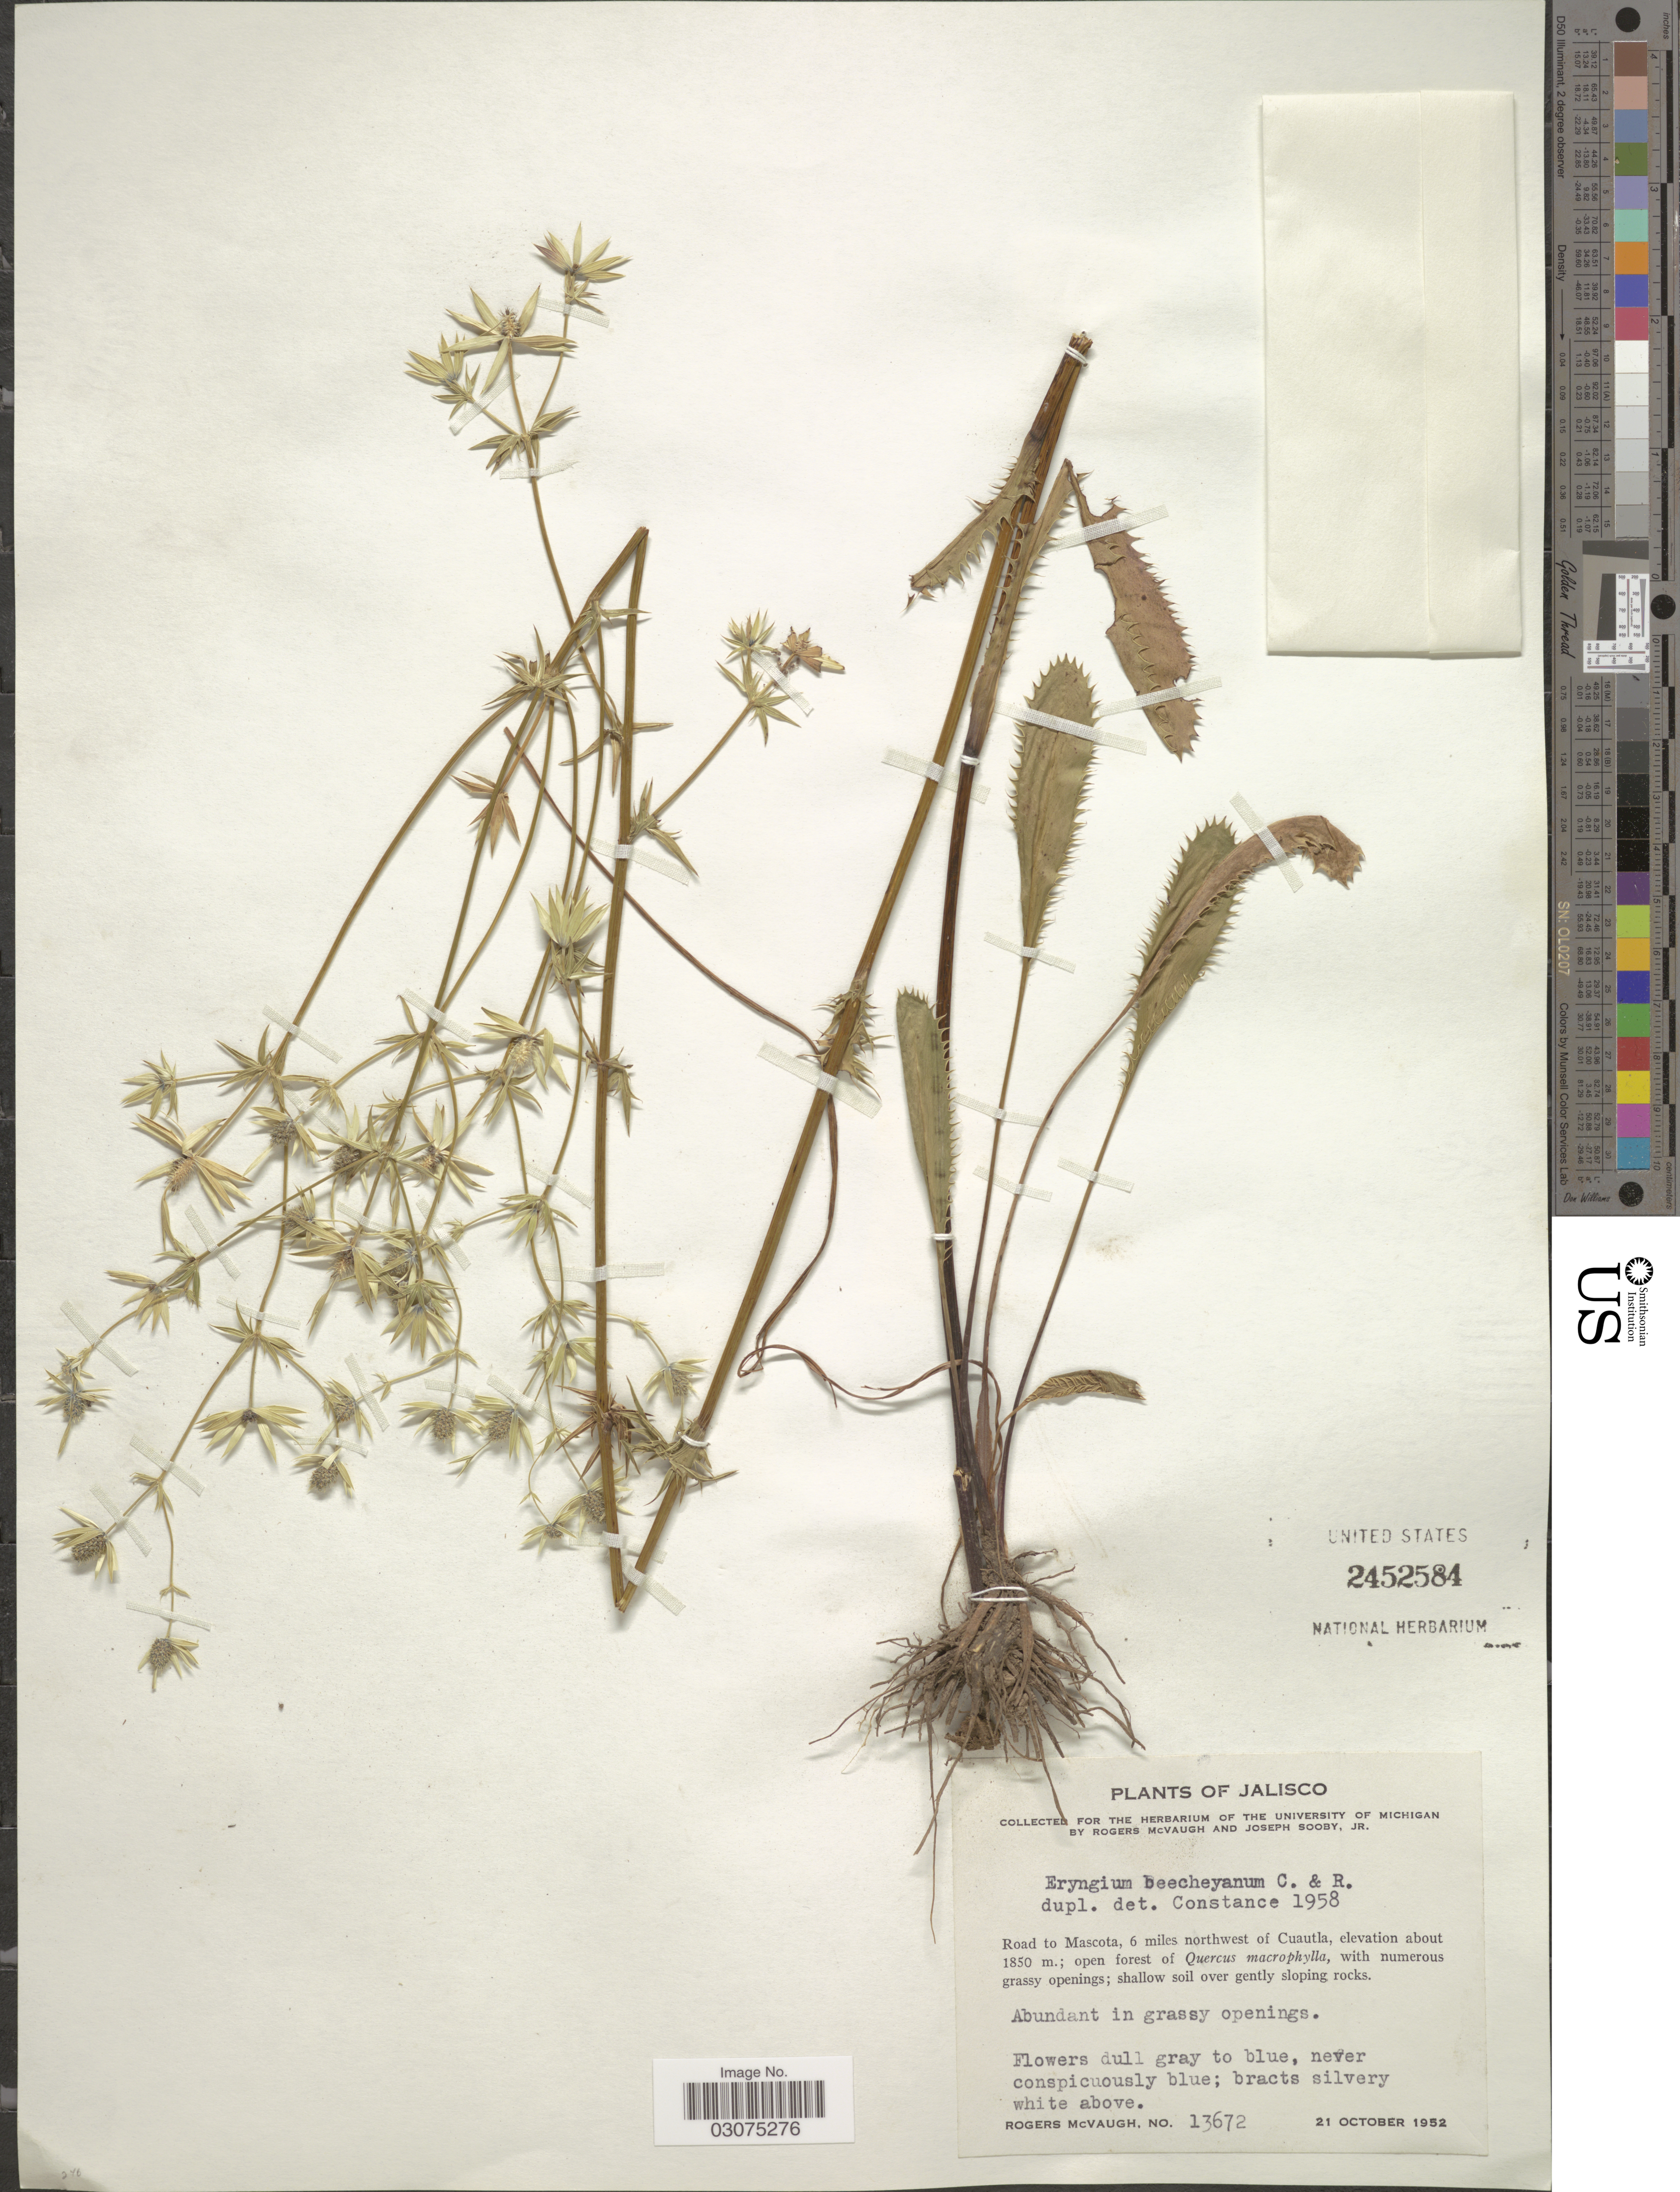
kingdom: Plantae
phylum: Tracheophyta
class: Magnoliopsida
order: Apiales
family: Apiaceae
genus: Eryngium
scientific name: Eryngium beecheyanum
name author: Hook. f. & Arn.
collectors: R. McVaugh & J. Sooby Jr.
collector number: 13672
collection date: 1952-10-21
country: Mexico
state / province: Jalisco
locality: Road to Mascota, 6 miles northwest of Cuautla.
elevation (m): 1850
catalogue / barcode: US 2452584